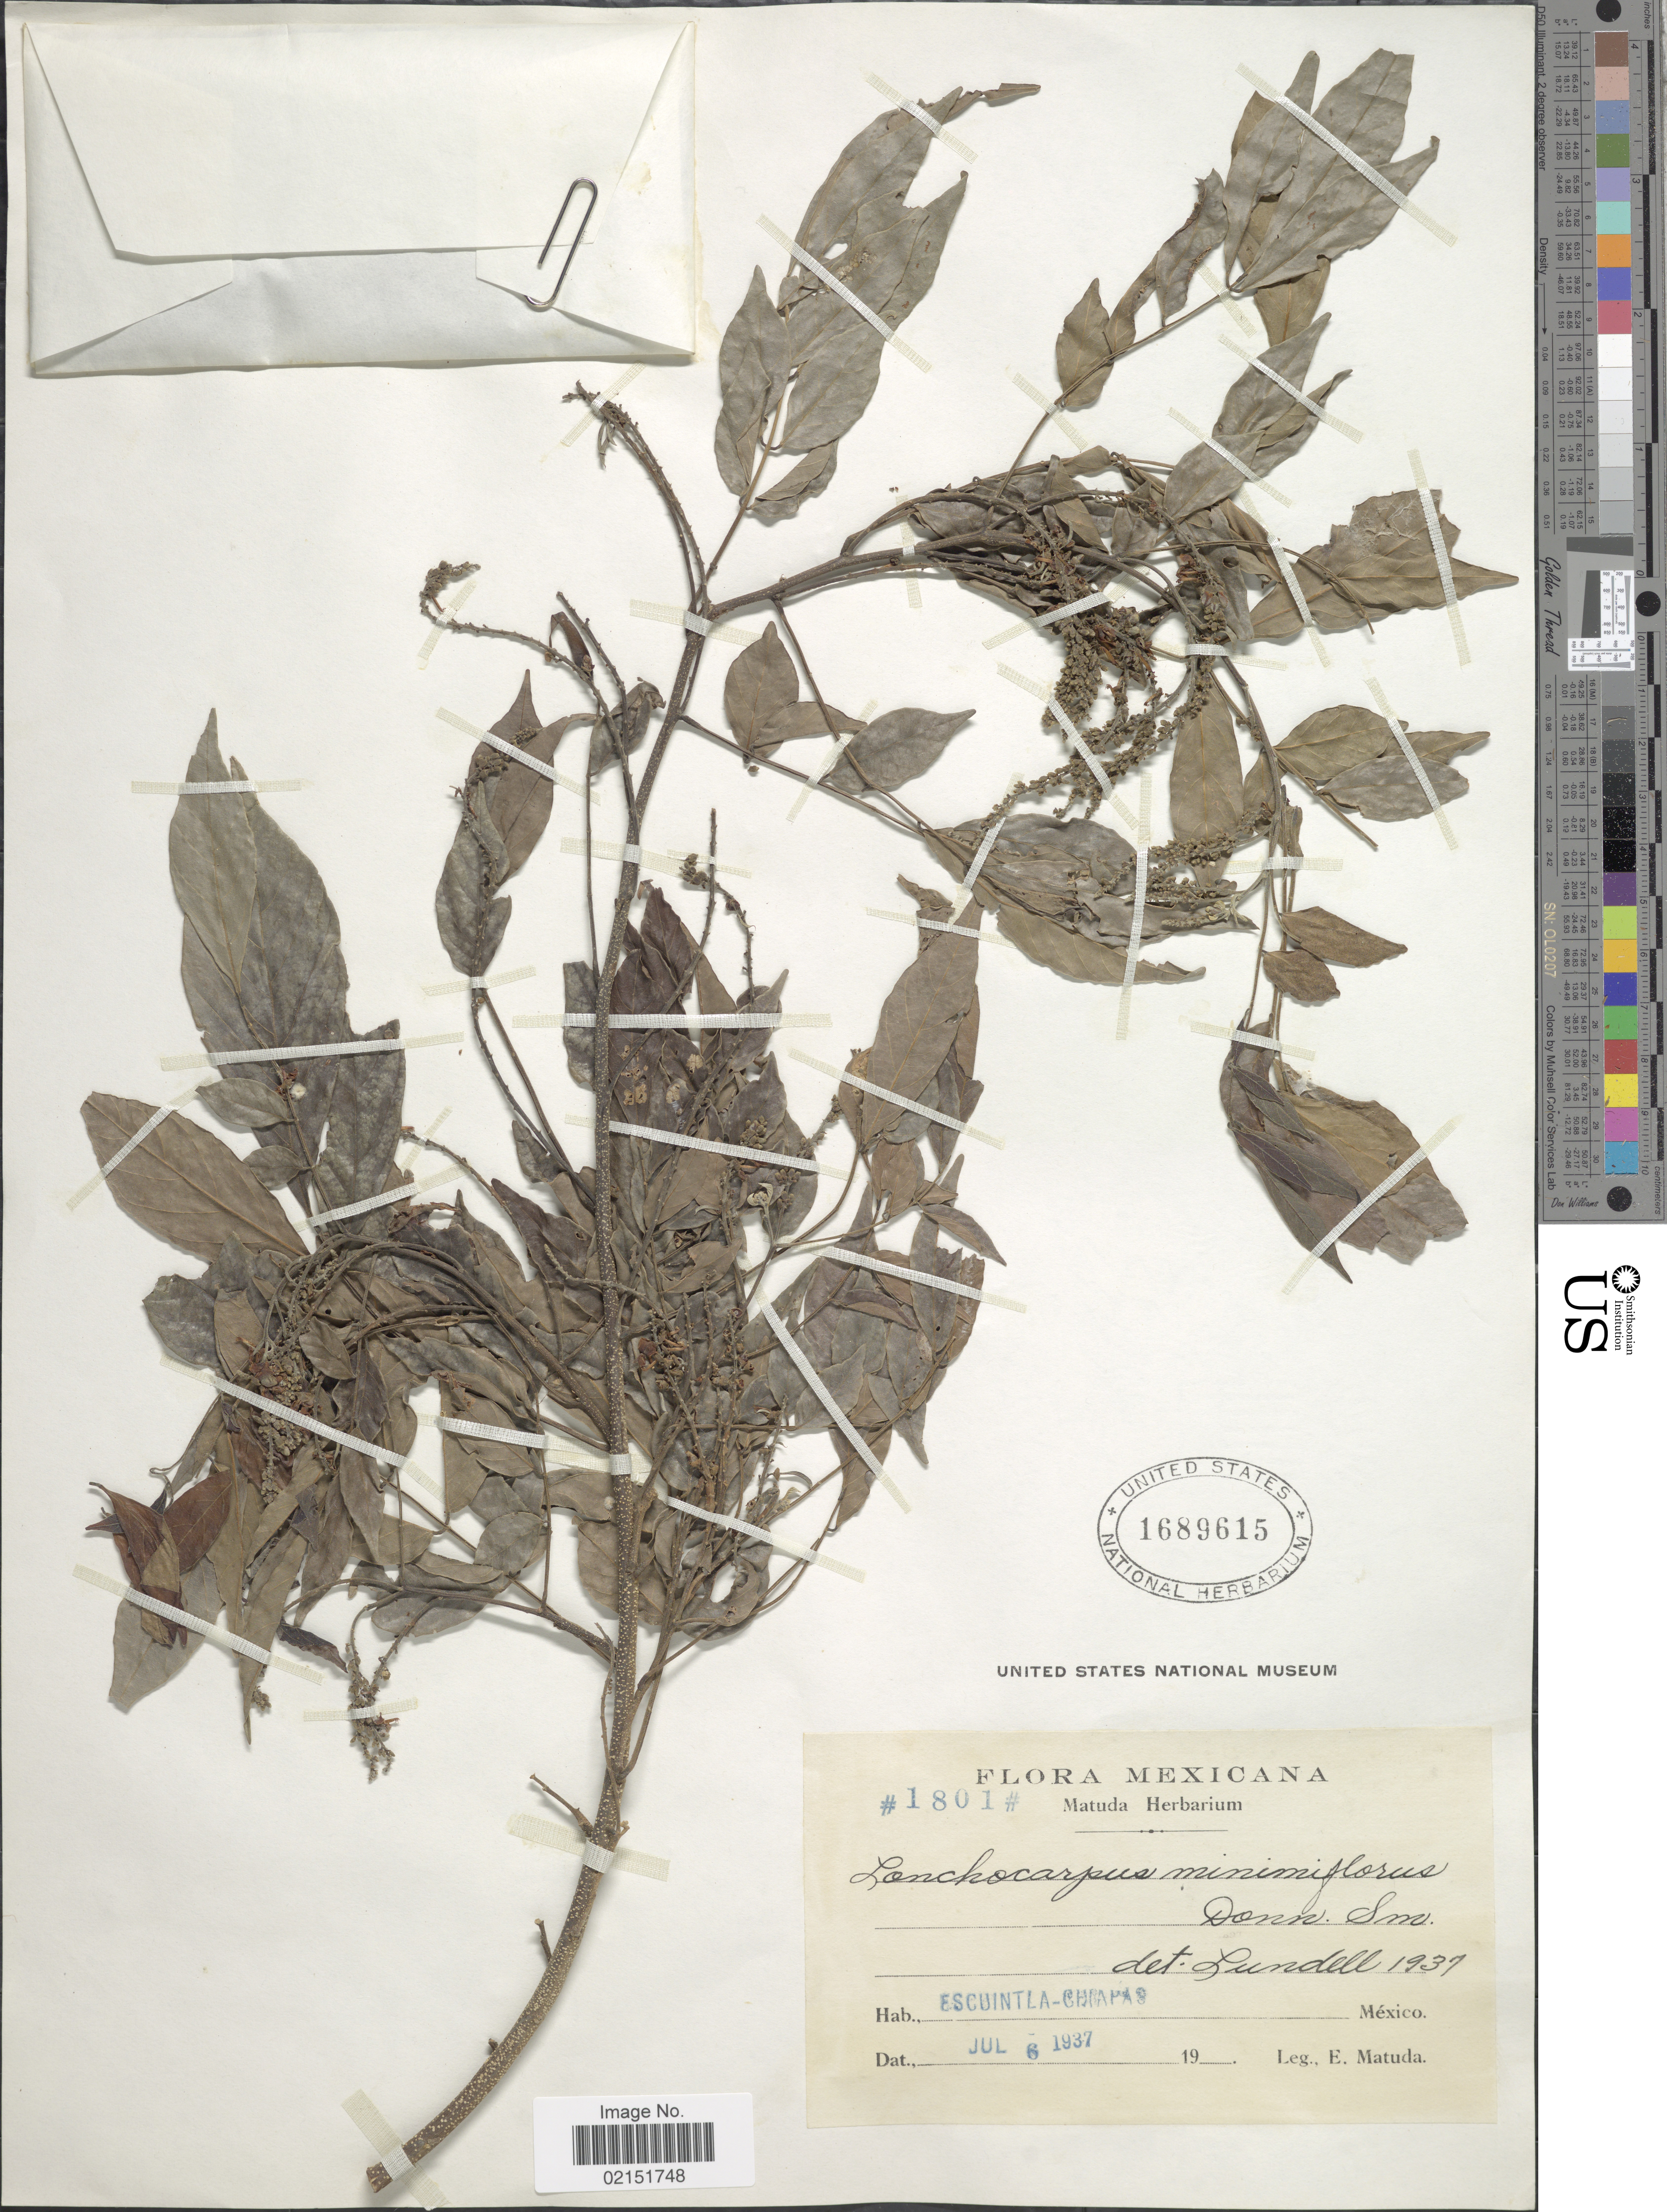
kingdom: Plantae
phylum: Tracheophyta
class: Magnoliopsida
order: Fabales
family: Fabaceae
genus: Lonchocarpus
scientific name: Lonchocarpus minimiflorus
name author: Donn. Sm.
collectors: E. Matuda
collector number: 1801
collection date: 1937-07-06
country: Mexico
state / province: Chiapas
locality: Escuintla-Chiapas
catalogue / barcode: US 1689615